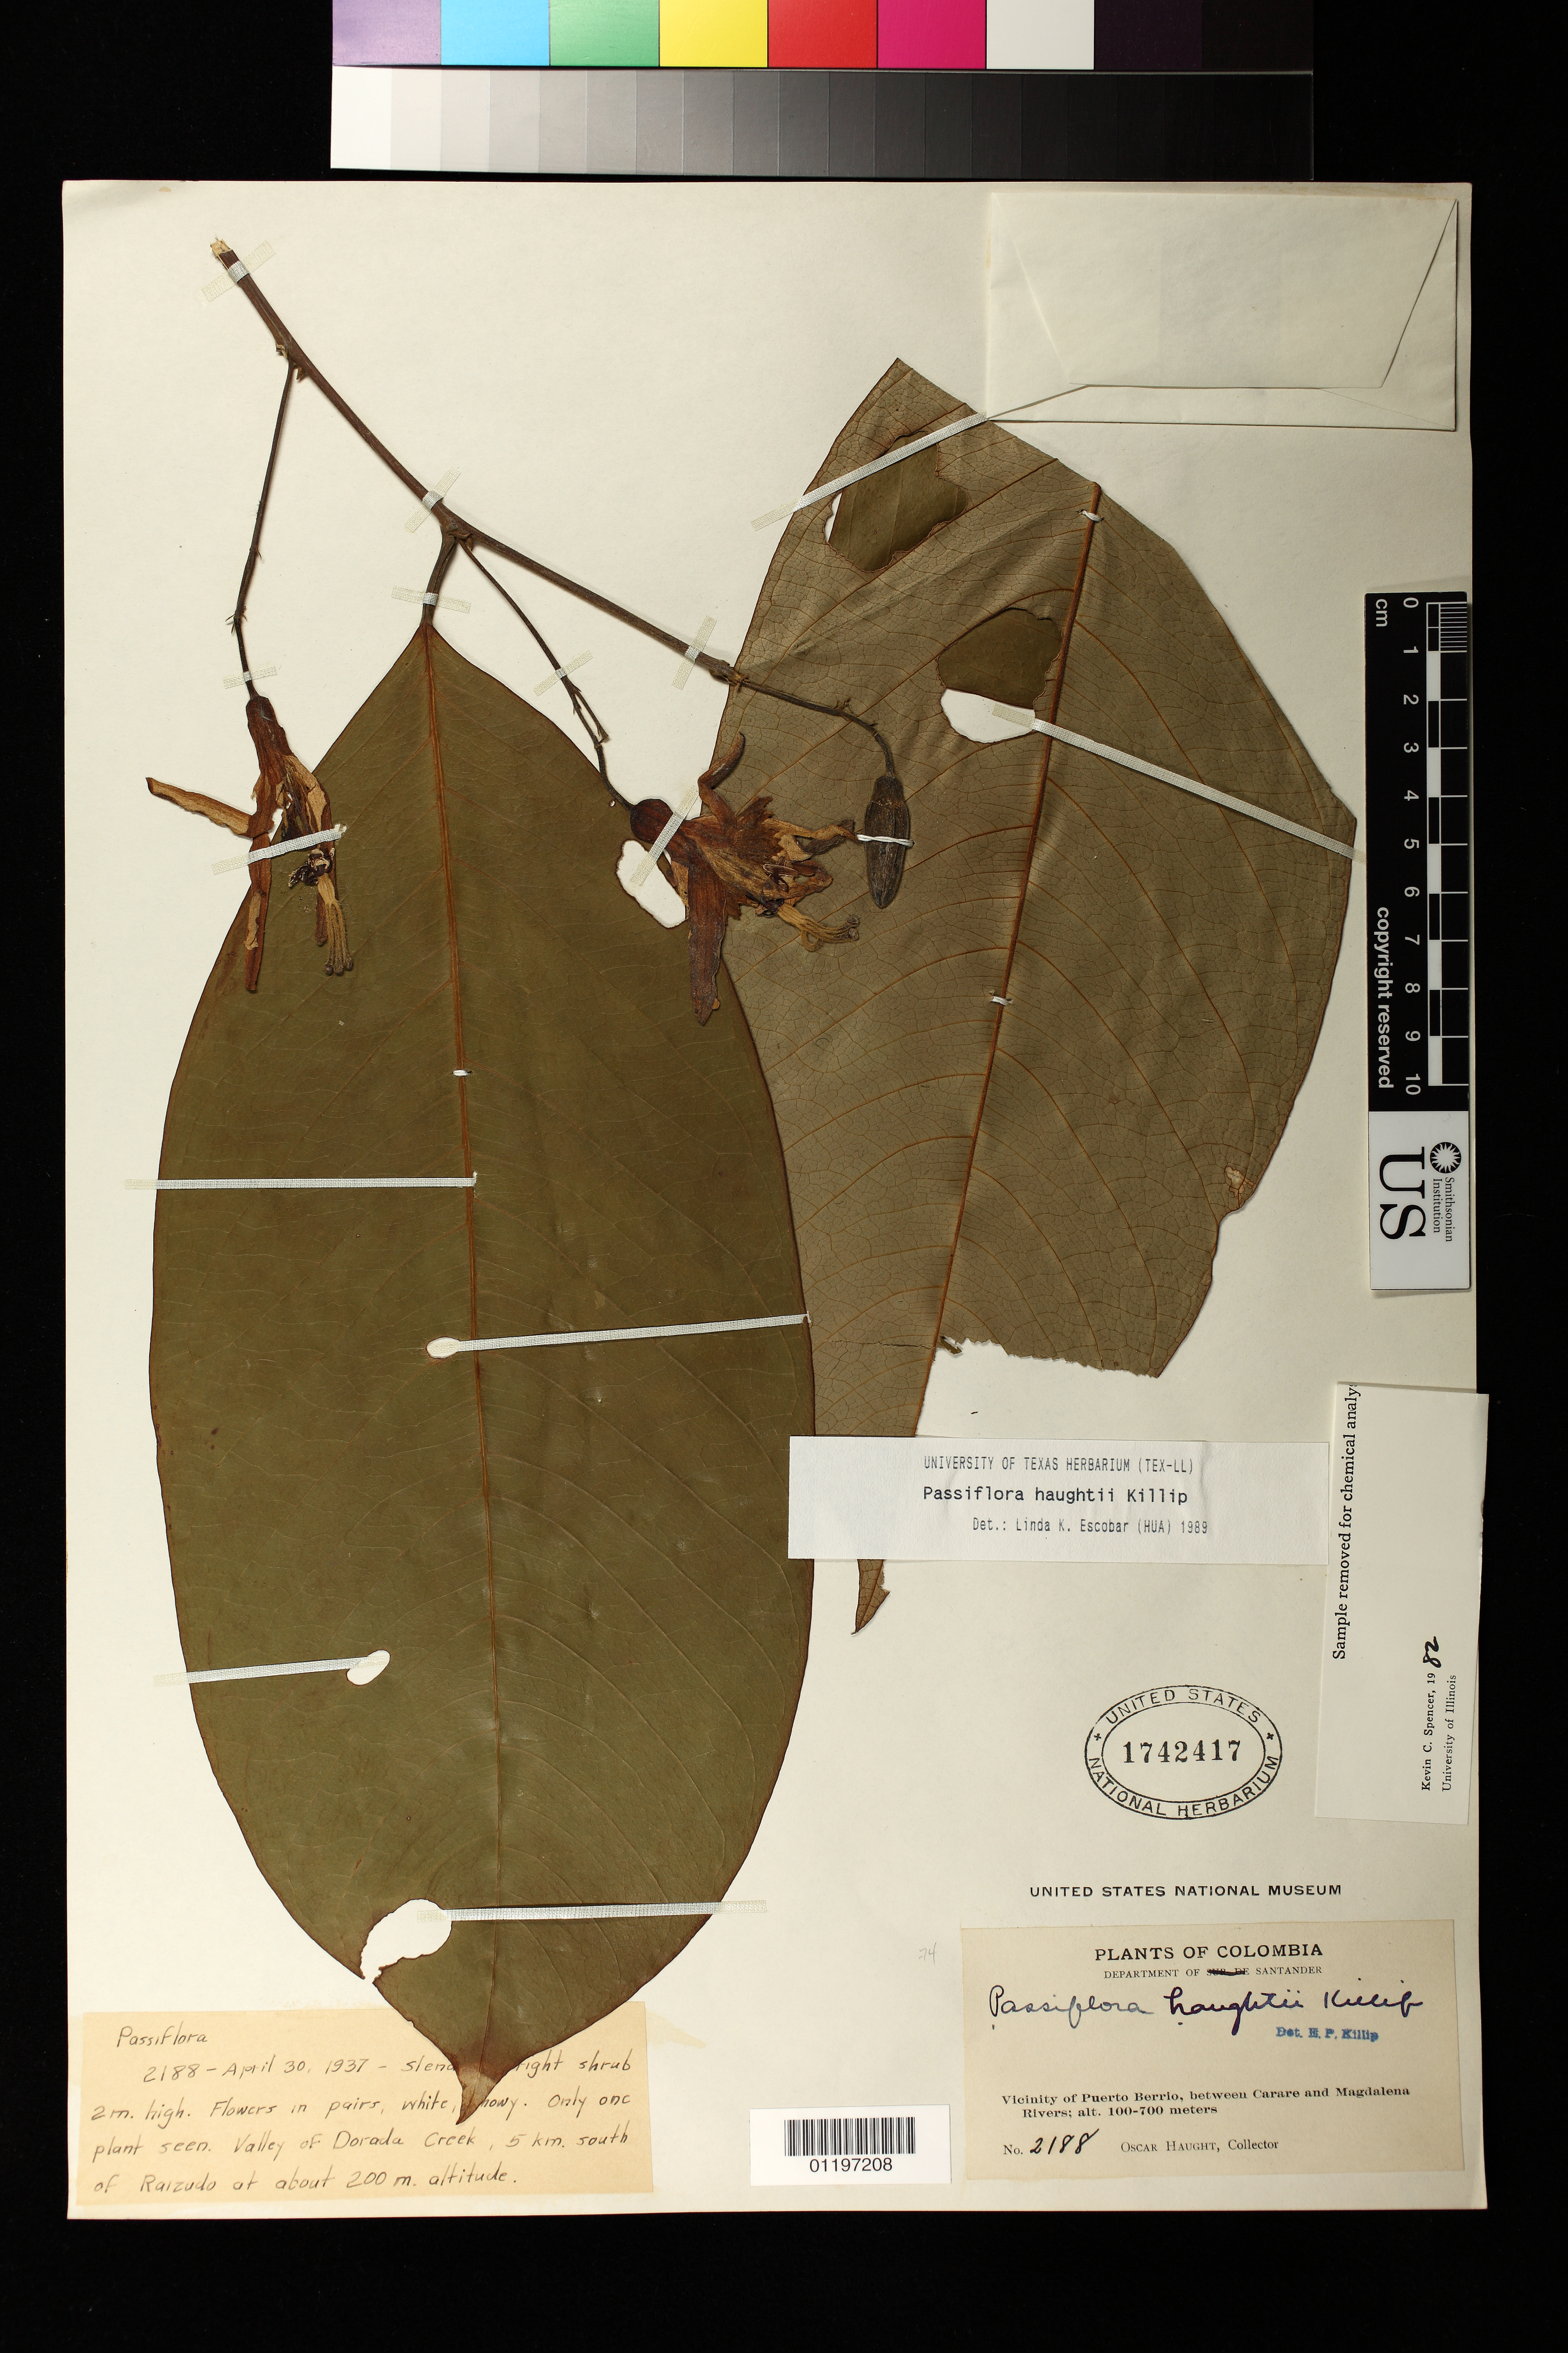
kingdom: Plantae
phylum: Tracheophyta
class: Magnoliopsida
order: Malpighiales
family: Passifloraceae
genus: Passiflora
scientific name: Passiflora haughtii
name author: Killip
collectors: O. L. Haught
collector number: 2188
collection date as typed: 30 Apr 1937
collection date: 1937-04-30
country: Colombia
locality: Vicinity of Puerto Berrio, between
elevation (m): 200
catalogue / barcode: US 1742417